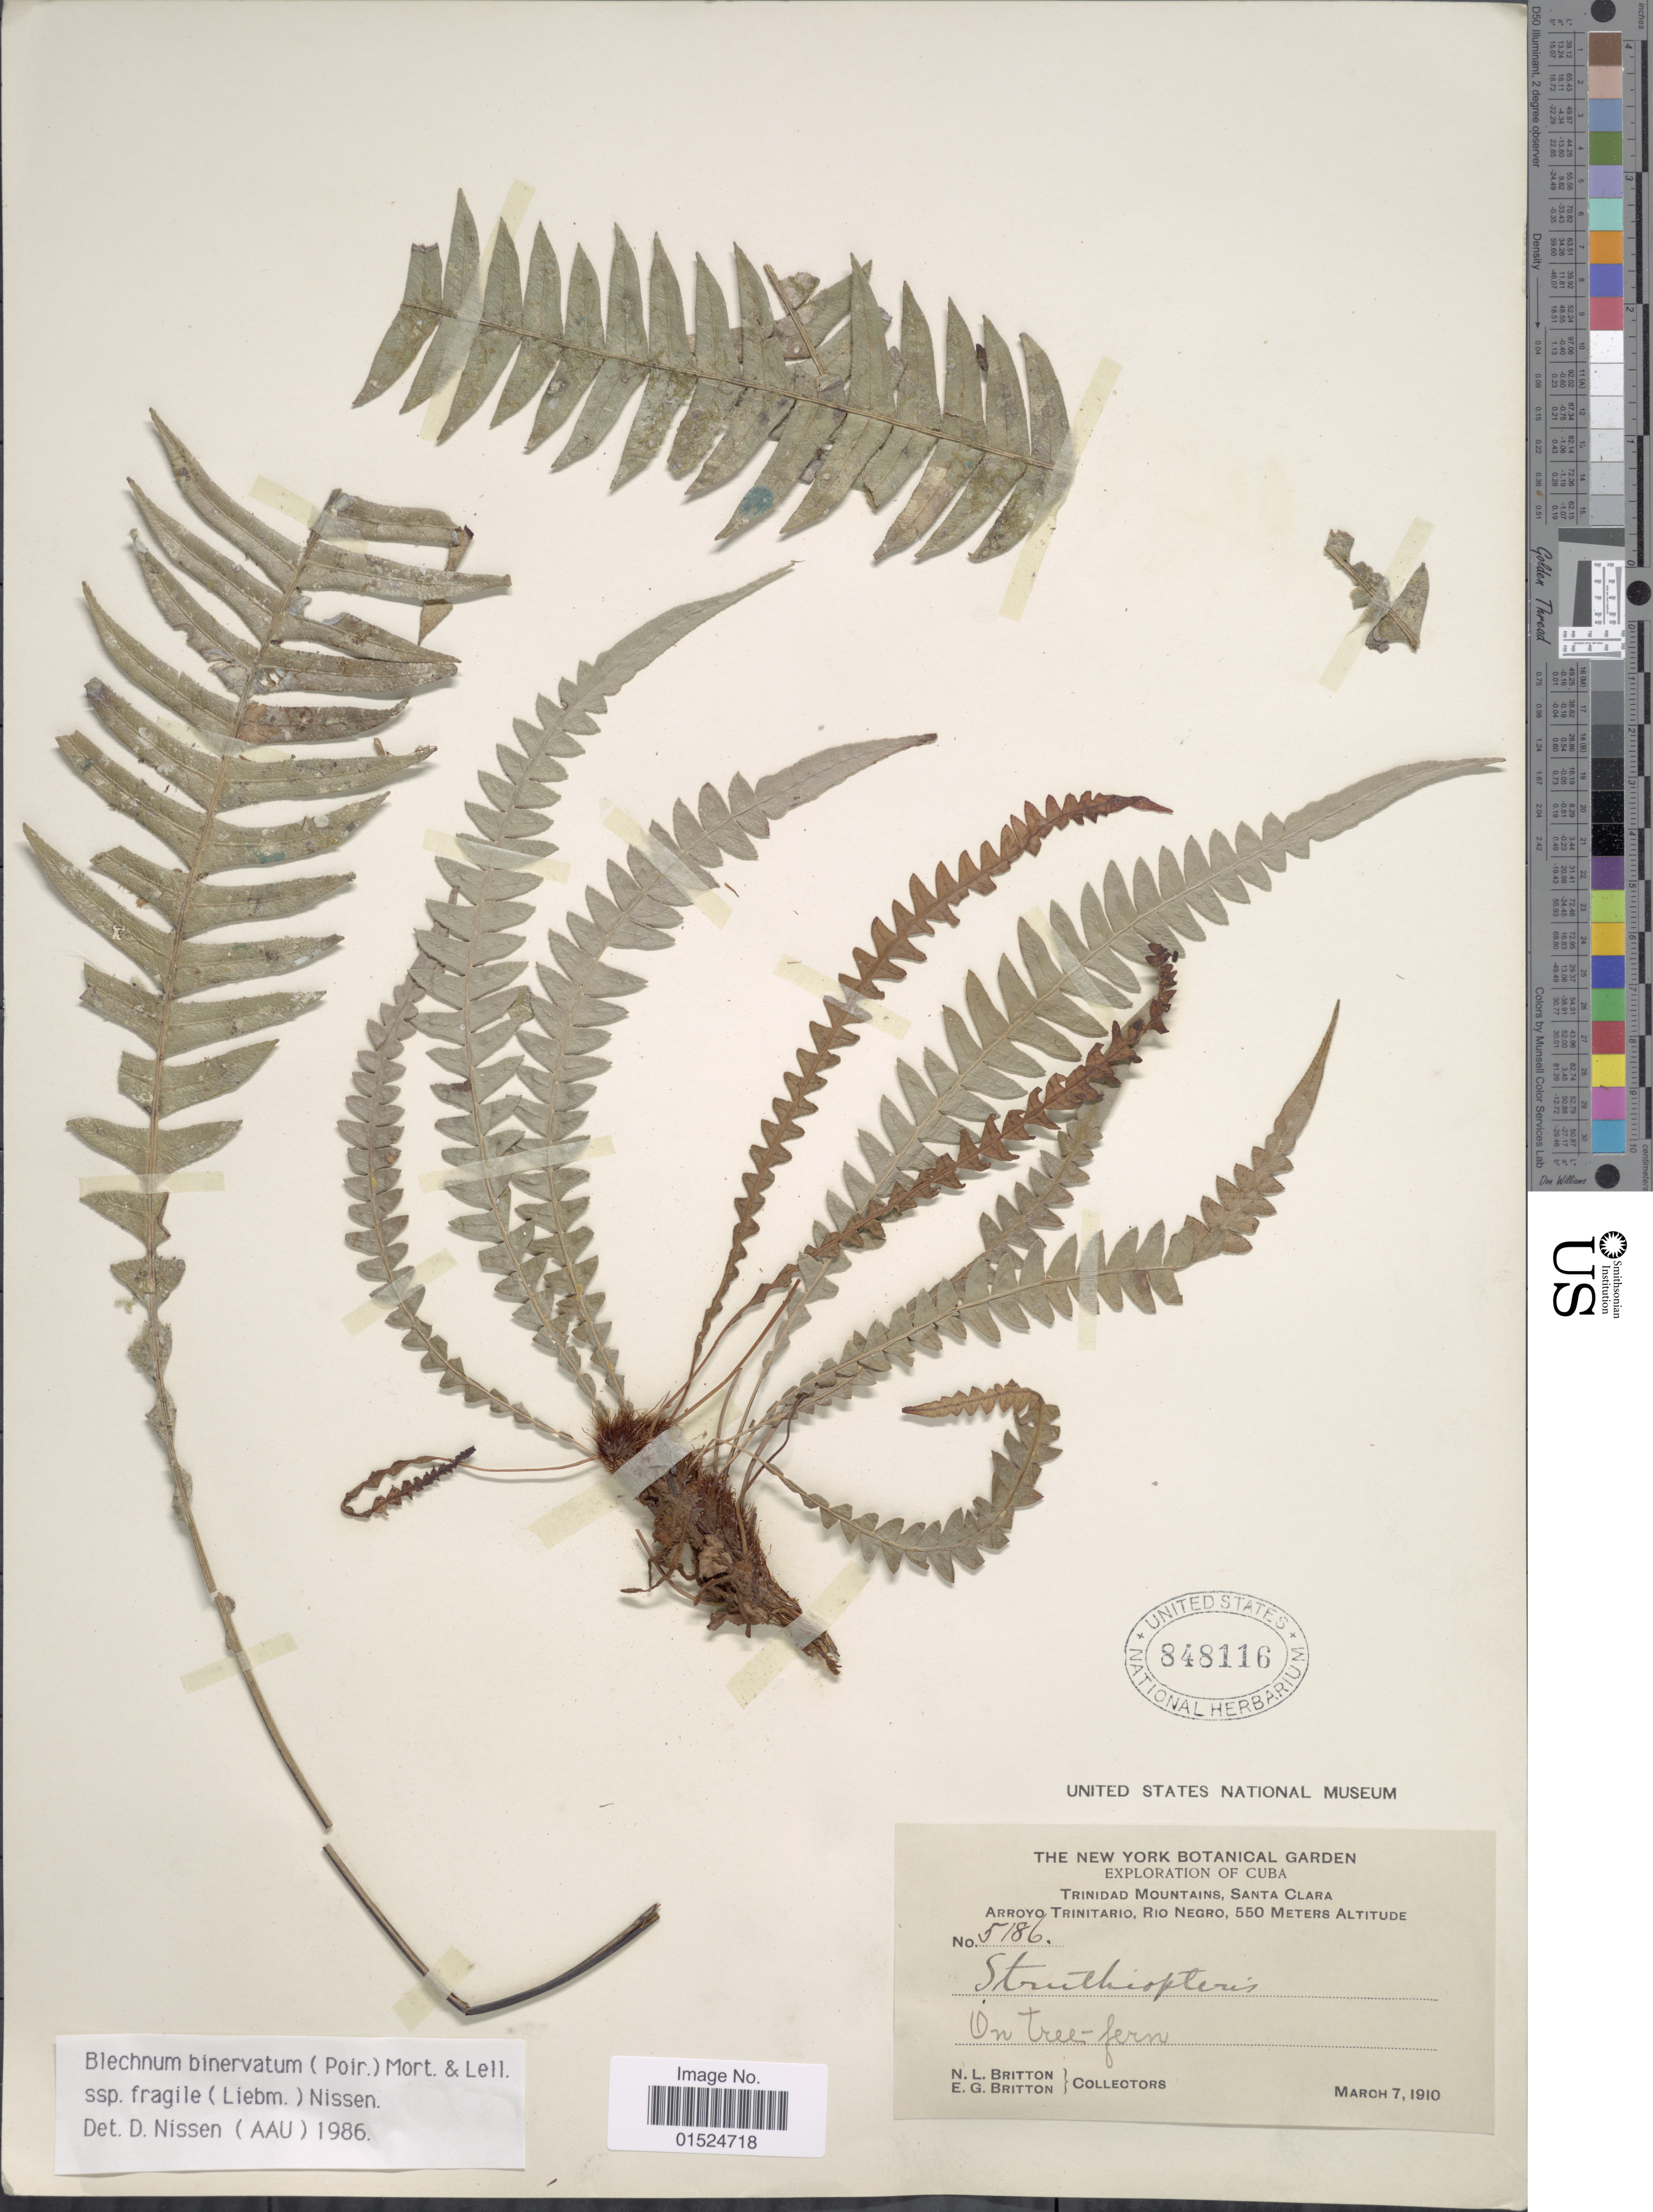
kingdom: Plantae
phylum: Tracheophyta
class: Polypodiopsida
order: Polypodiales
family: Blechnaceae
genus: Blechnum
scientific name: Blechnum fragile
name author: (Liebm.) C.V. Morton & Lellinger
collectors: N. Britton & E. G. Britton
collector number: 5186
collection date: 1910-03-07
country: Cuba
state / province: Las Villas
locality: Trinidad Mountains, Santa Clara, Arroyo Trinitario, Rio Negro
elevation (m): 550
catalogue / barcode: US 848116